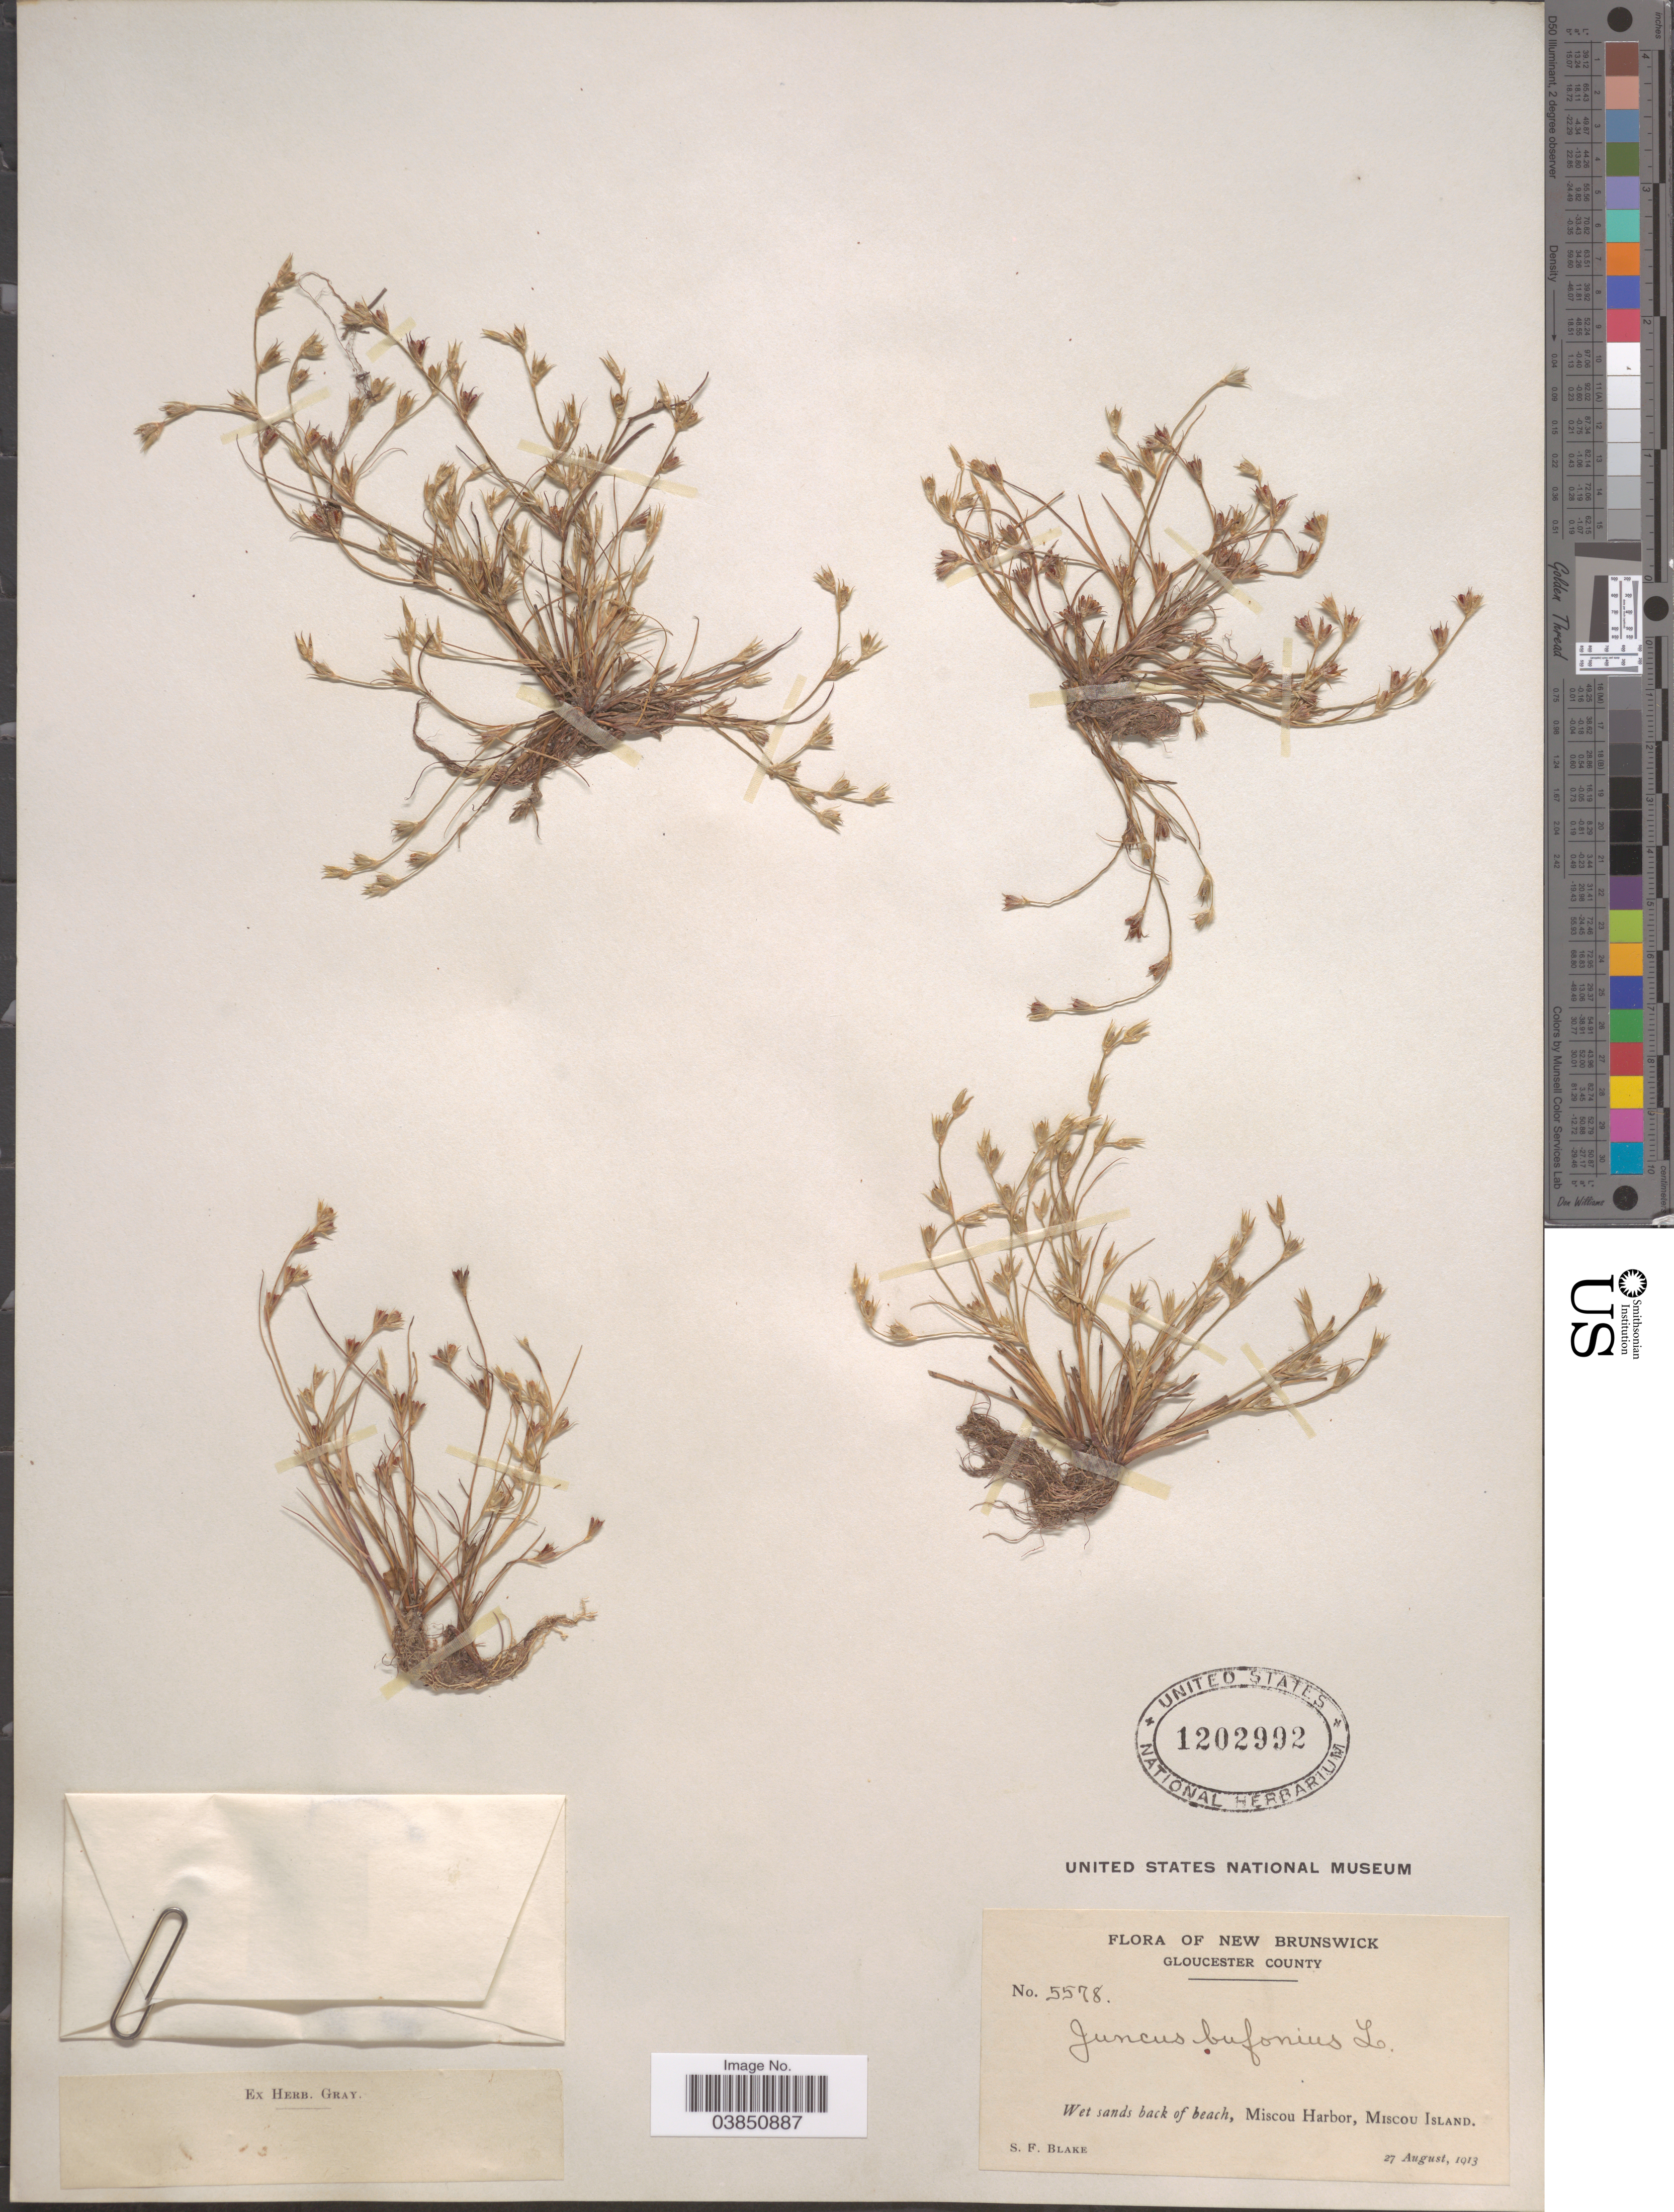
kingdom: Plantae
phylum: Tracheophyta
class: Liliopsida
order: Poales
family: Juncaceae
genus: Juncus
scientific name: Juncus bufonius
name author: L.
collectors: S. Blake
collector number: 5578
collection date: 1913-08-27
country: Canada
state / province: New Brunswick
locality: Gloucester County. Miscou Harbor, Miscou Island.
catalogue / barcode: US 1202992